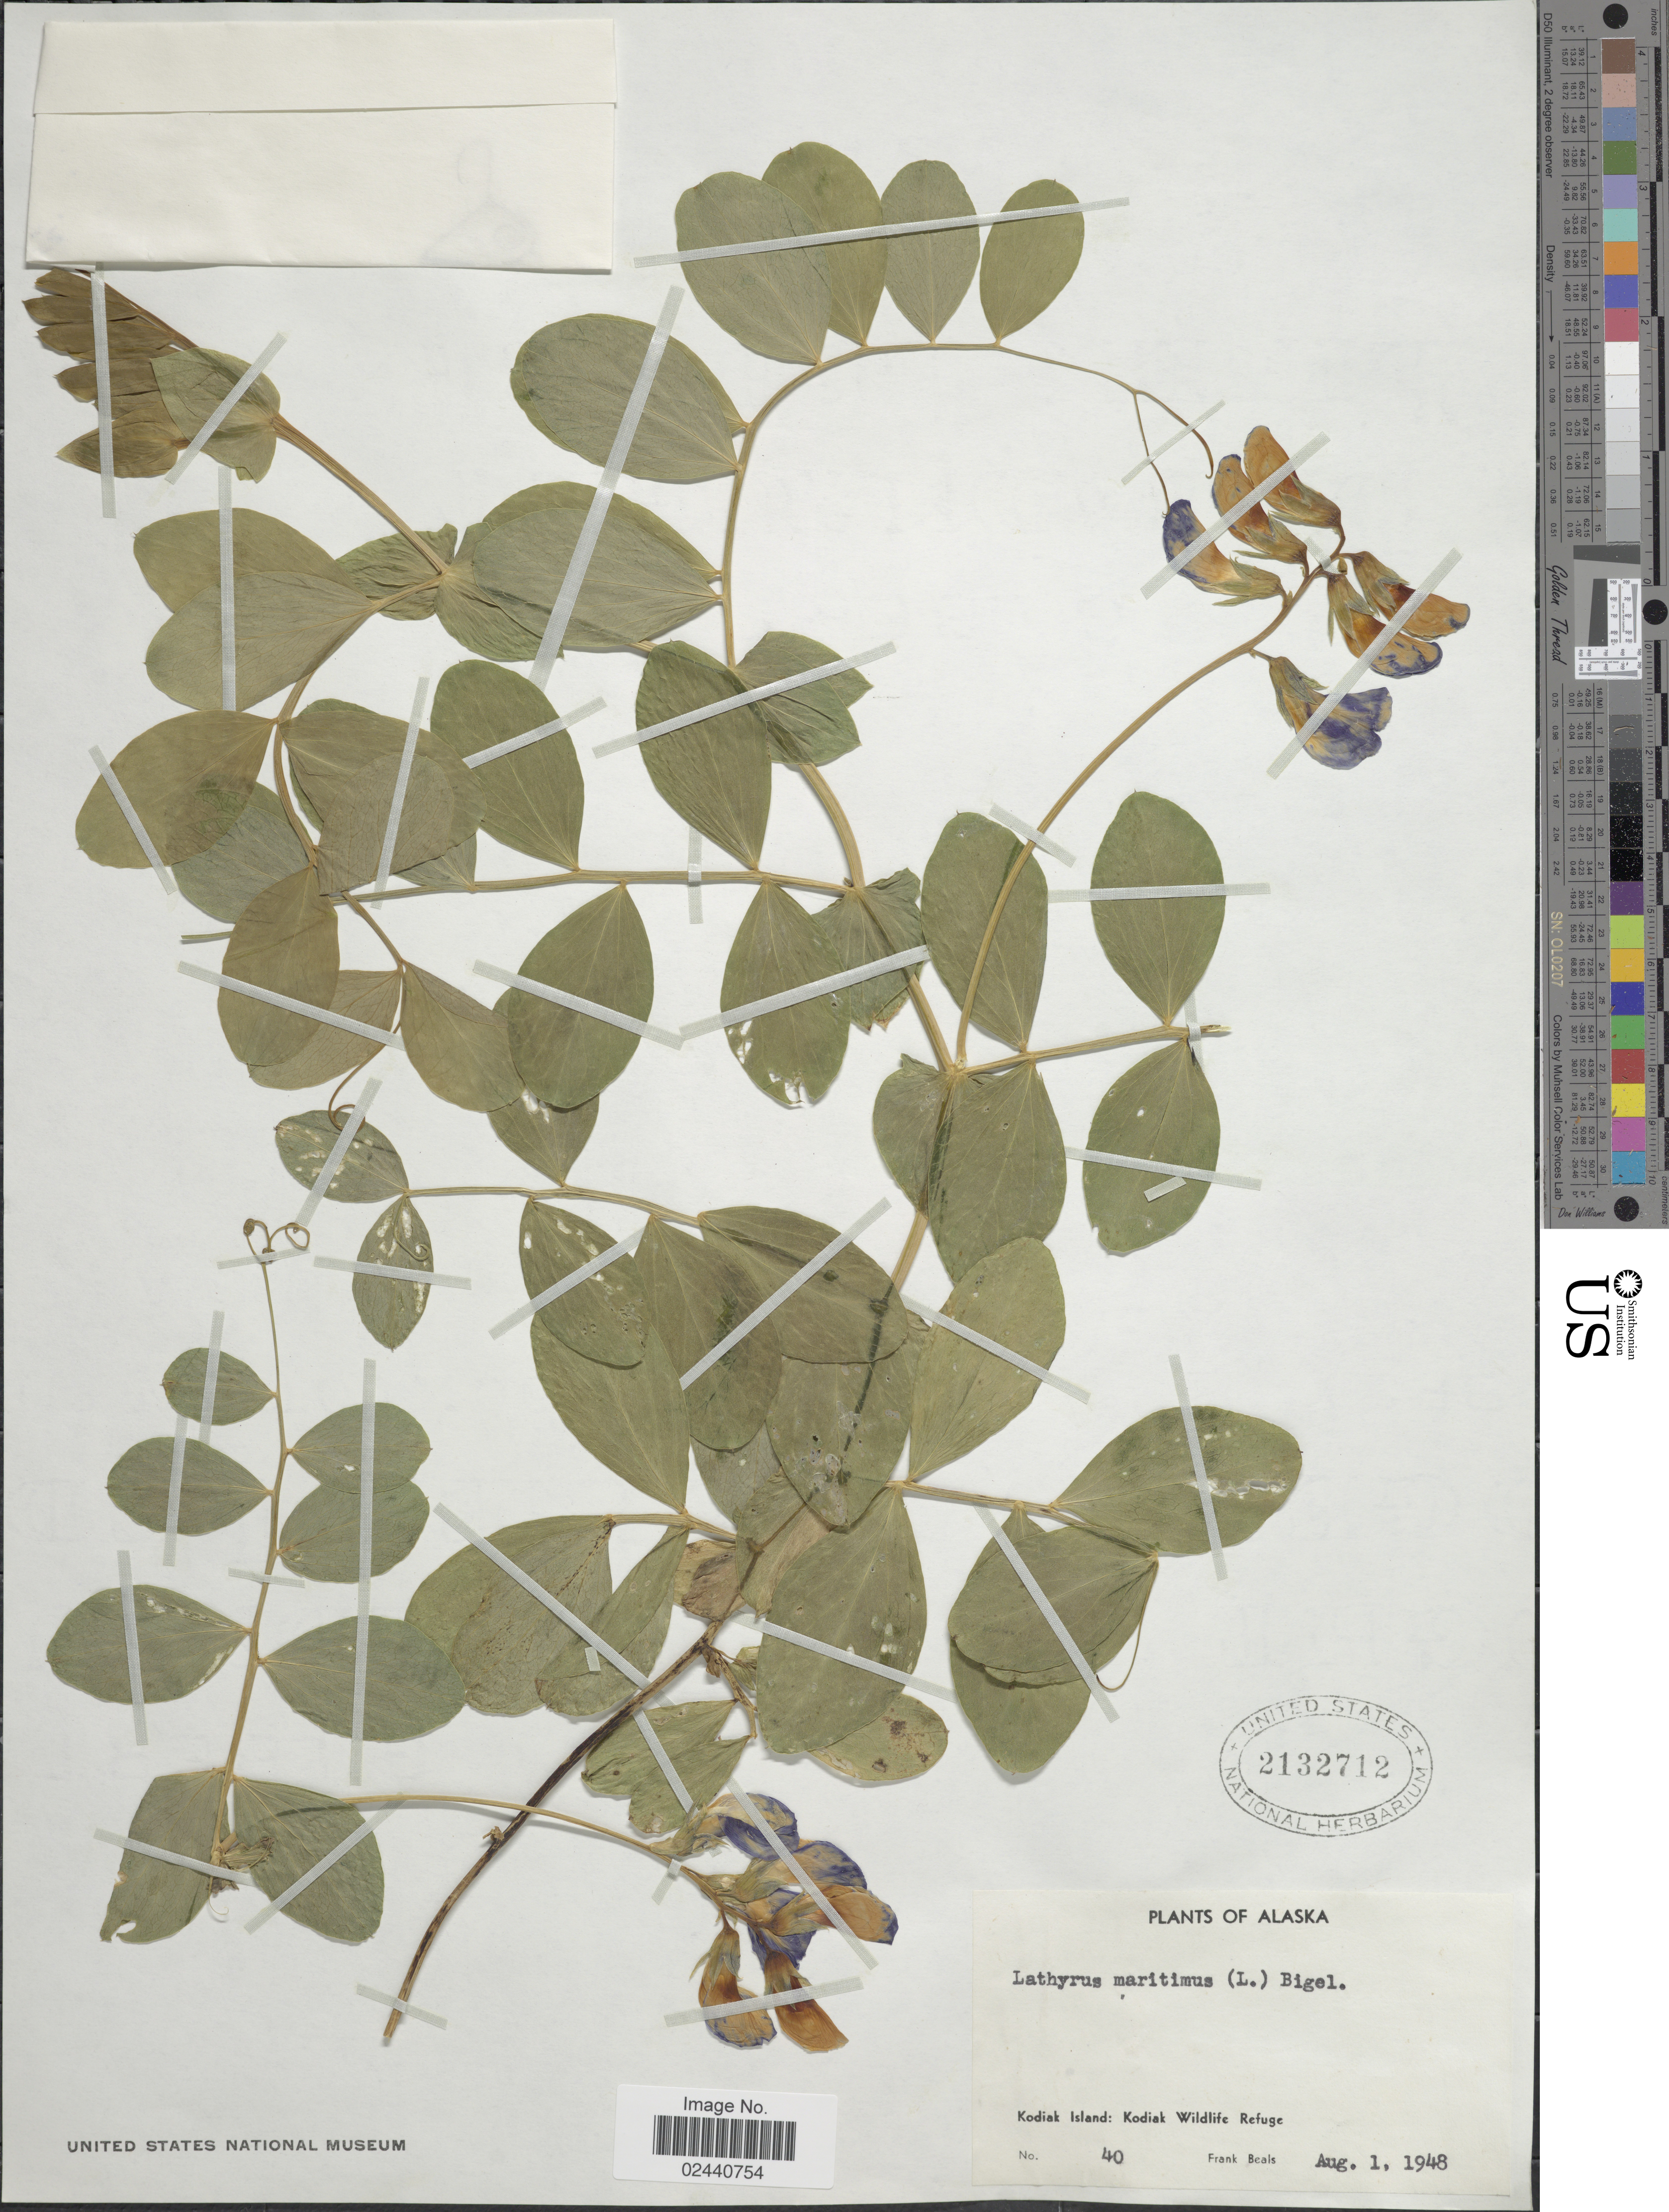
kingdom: Plantae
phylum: Tracheophyta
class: Magnoliopsida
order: Fabales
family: Fabaceae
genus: Lathyrus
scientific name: Lathyrus japonicus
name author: Willd.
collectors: F. Beals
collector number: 40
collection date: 1948-08-01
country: United States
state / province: Alaska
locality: Kodiak Island, Kodiak Wildlife Refuge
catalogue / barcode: US 2132712